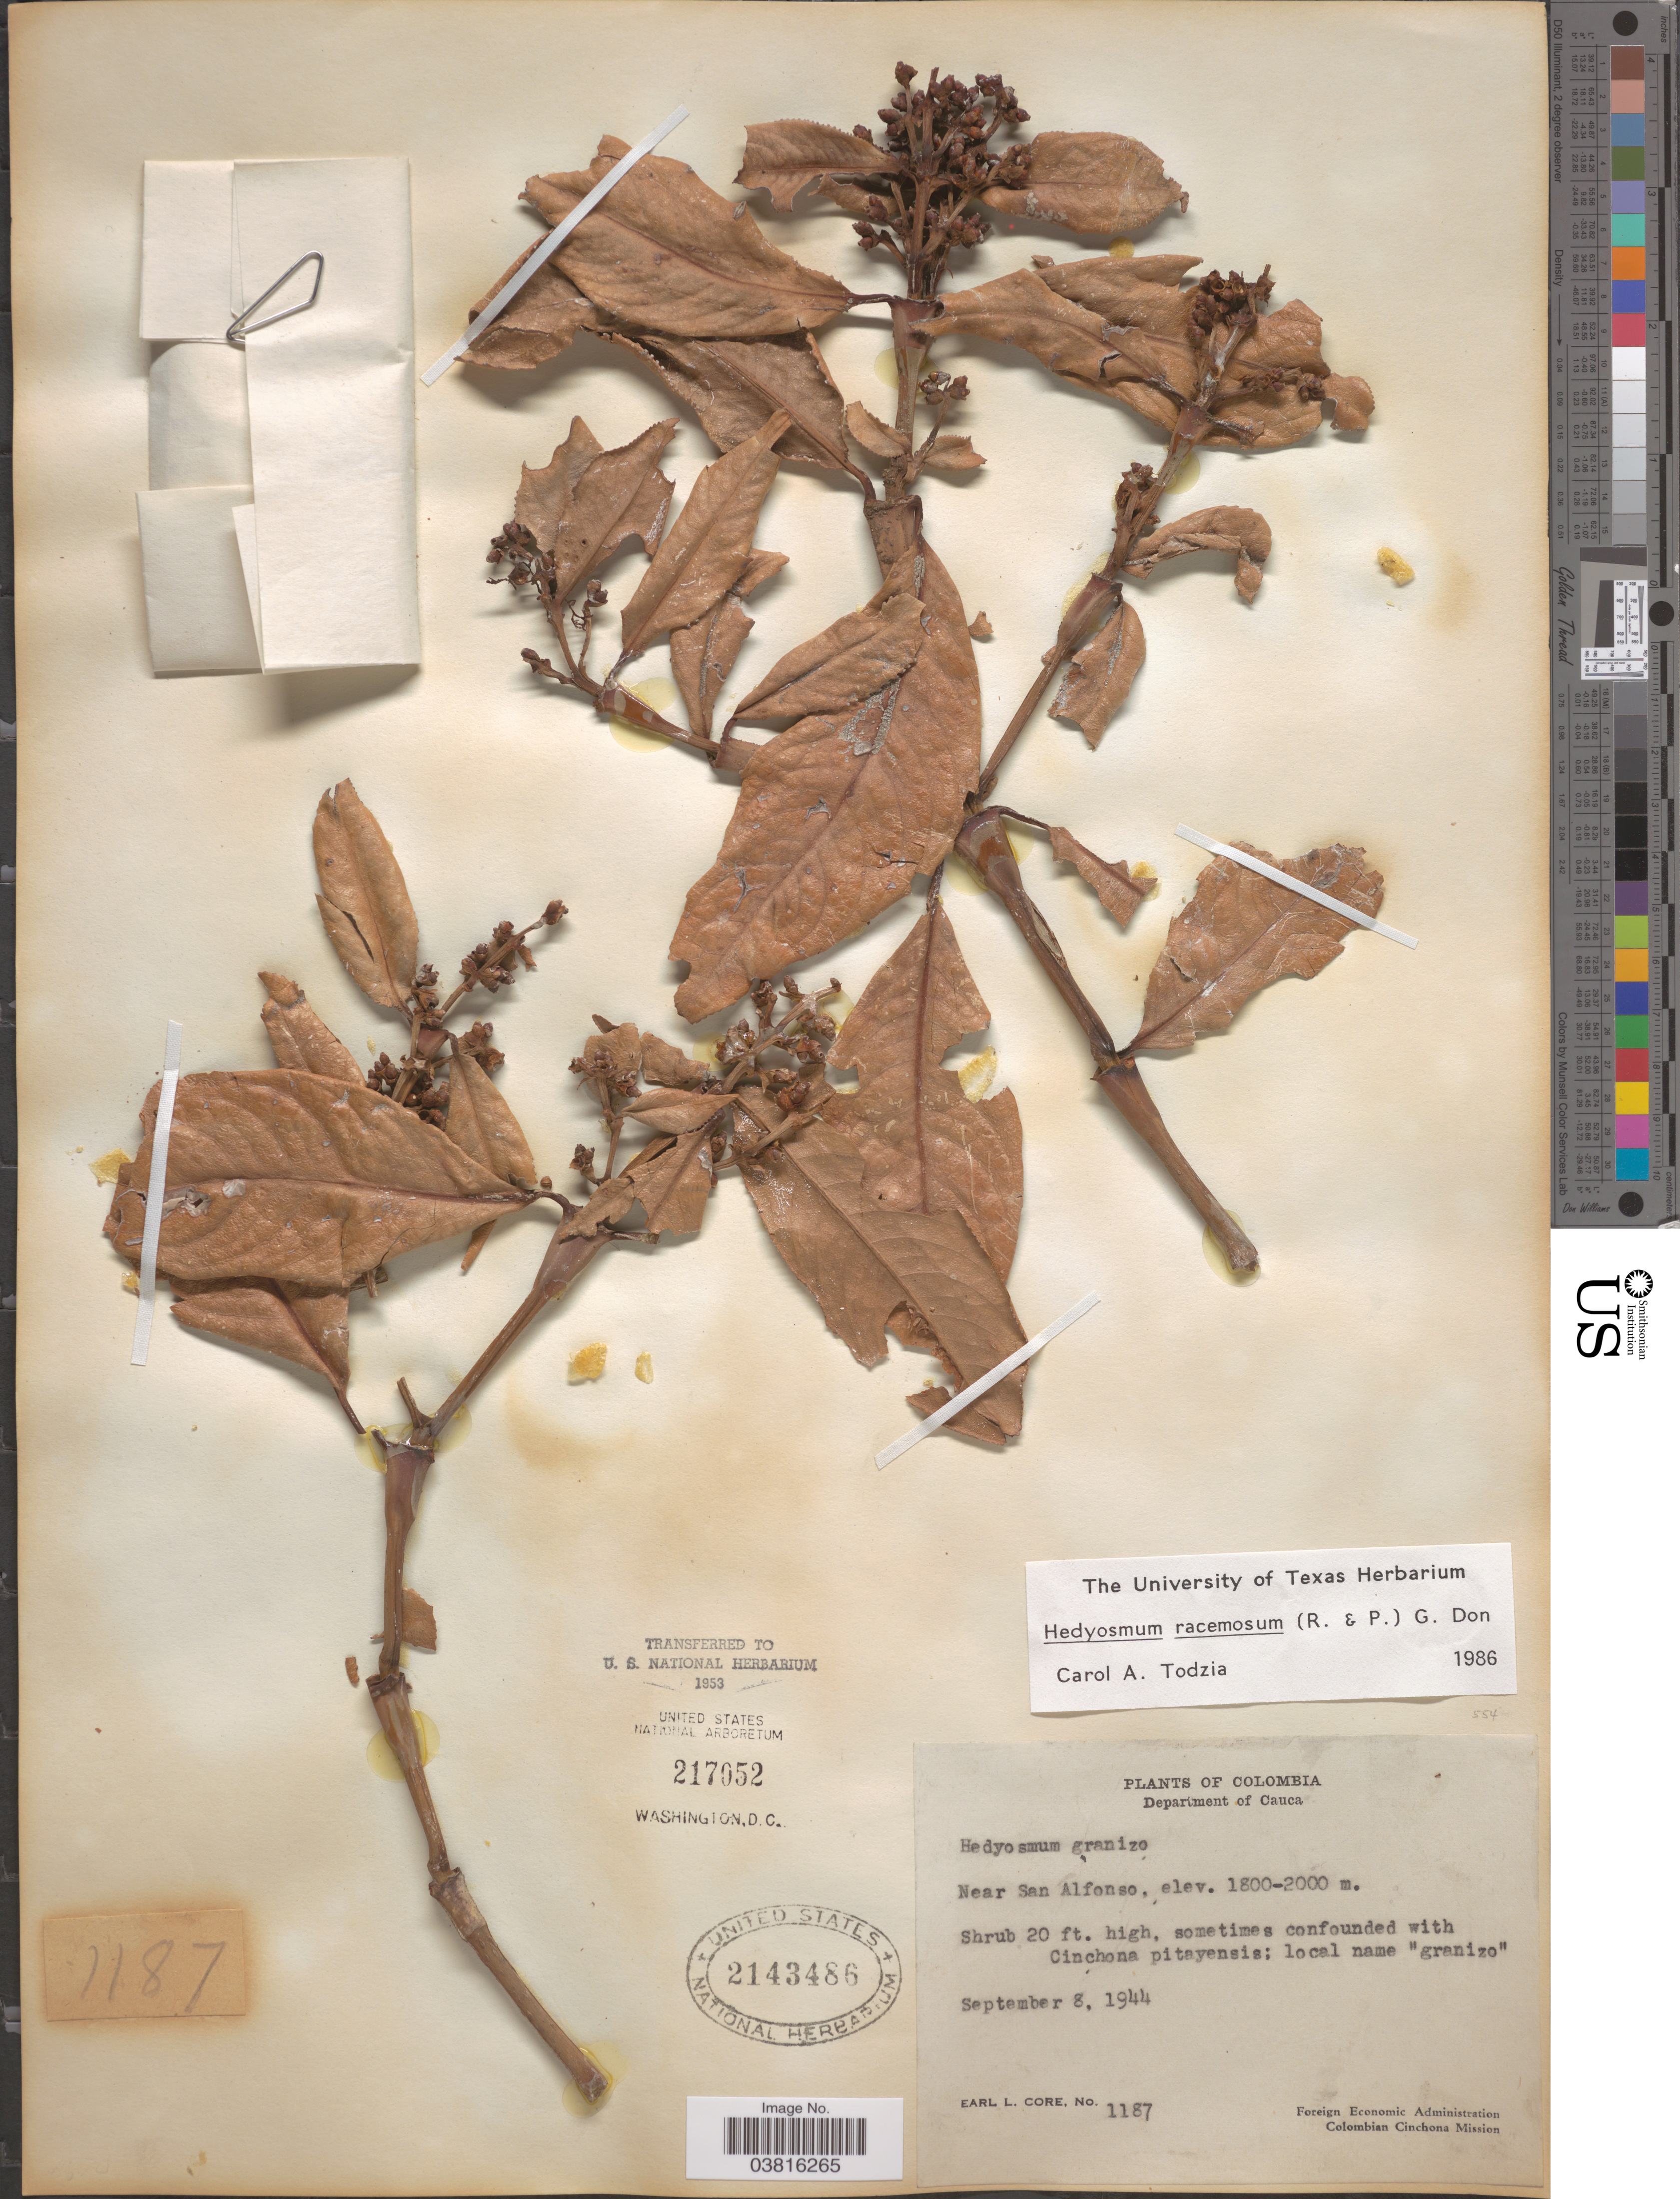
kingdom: Plantae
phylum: Tracheophyta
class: Magnoliopsida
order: Chloranthales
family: Chloranthaceae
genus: Hedyosmum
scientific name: Hedyosmum racemosum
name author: (Ruiz & Pav.) G. Don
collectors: E. L. Core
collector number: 1187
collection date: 1944-09-08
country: Colombia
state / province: Cauca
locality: Department of Cauca. Near San Alfonso.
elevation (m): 1800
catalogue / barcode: US 2143486